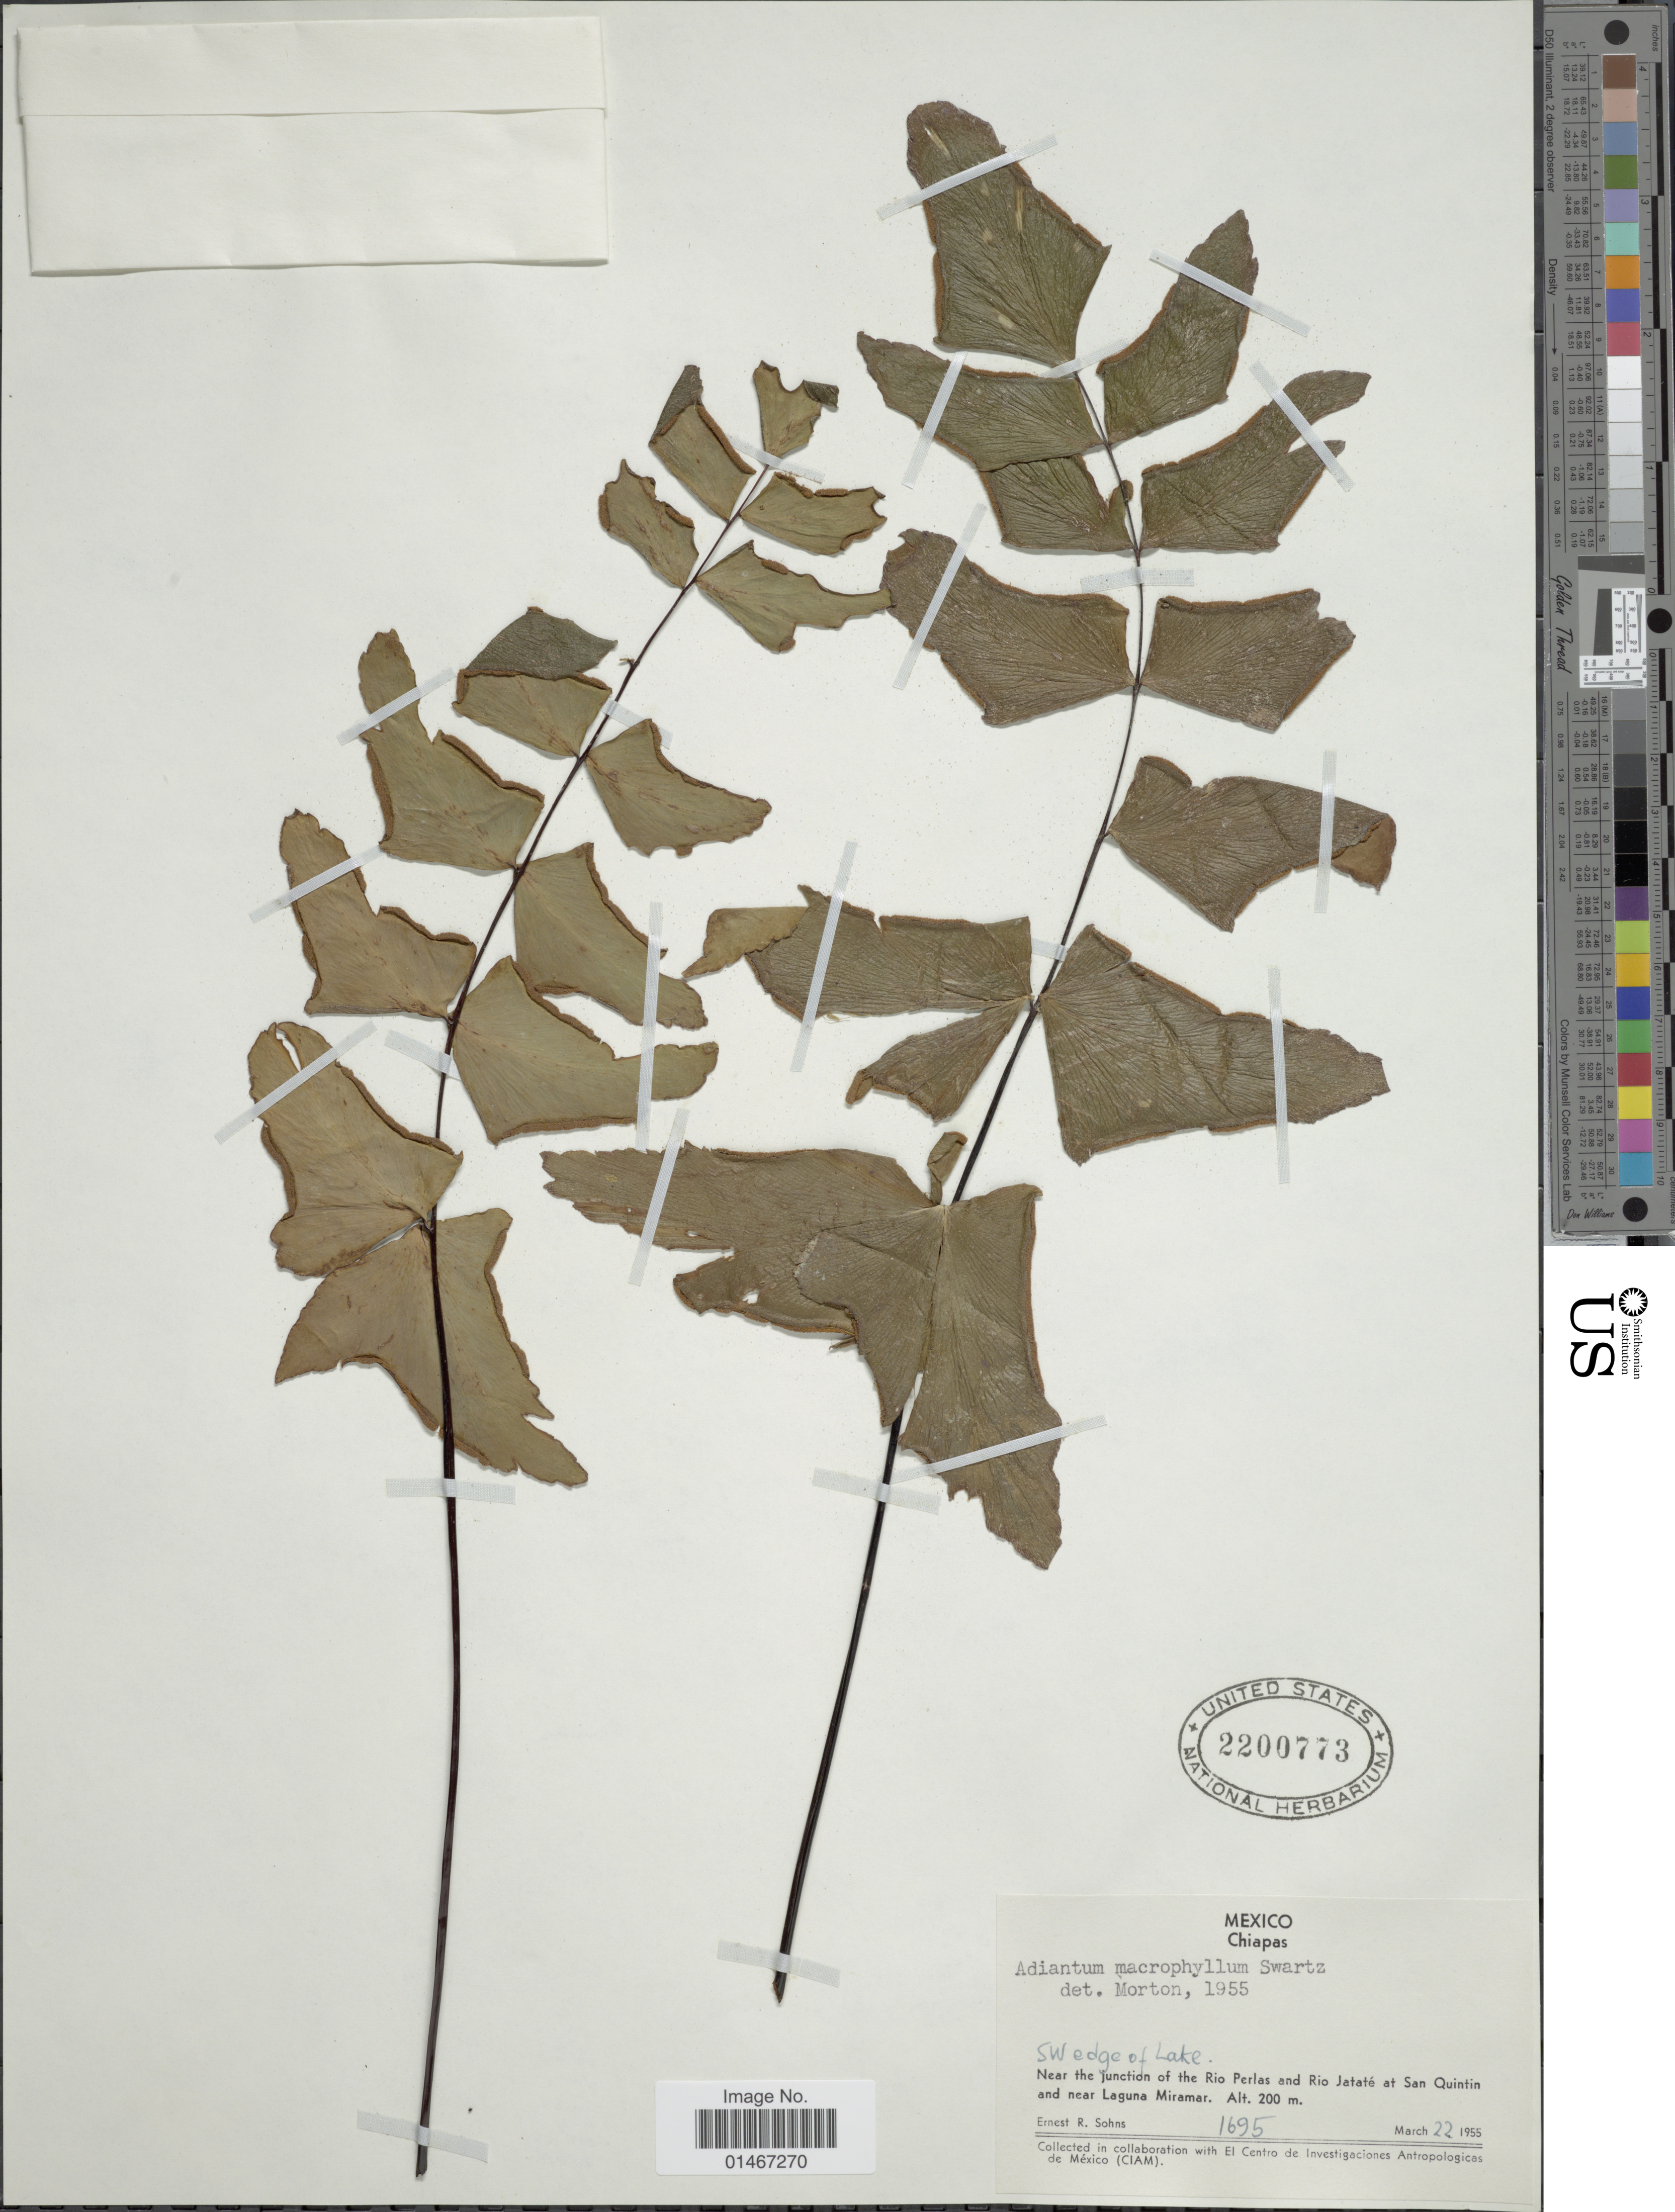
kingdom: Plantae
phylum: Tracheophyta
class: Polypodiopsida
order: Polypodiales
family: Pteridaceae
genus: Adiantum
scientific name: Adiantum macrophyllum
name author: Sw.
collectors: E. R. Sohns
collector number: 1695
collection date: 1955-03-22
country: Mexico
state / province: Chiapas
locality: SW edge of Lake. Near the junction of the Rio Perlas and Rio Jatate at San Quintin and near Laguna Miramar.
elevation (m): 200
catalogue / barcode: US 2200773